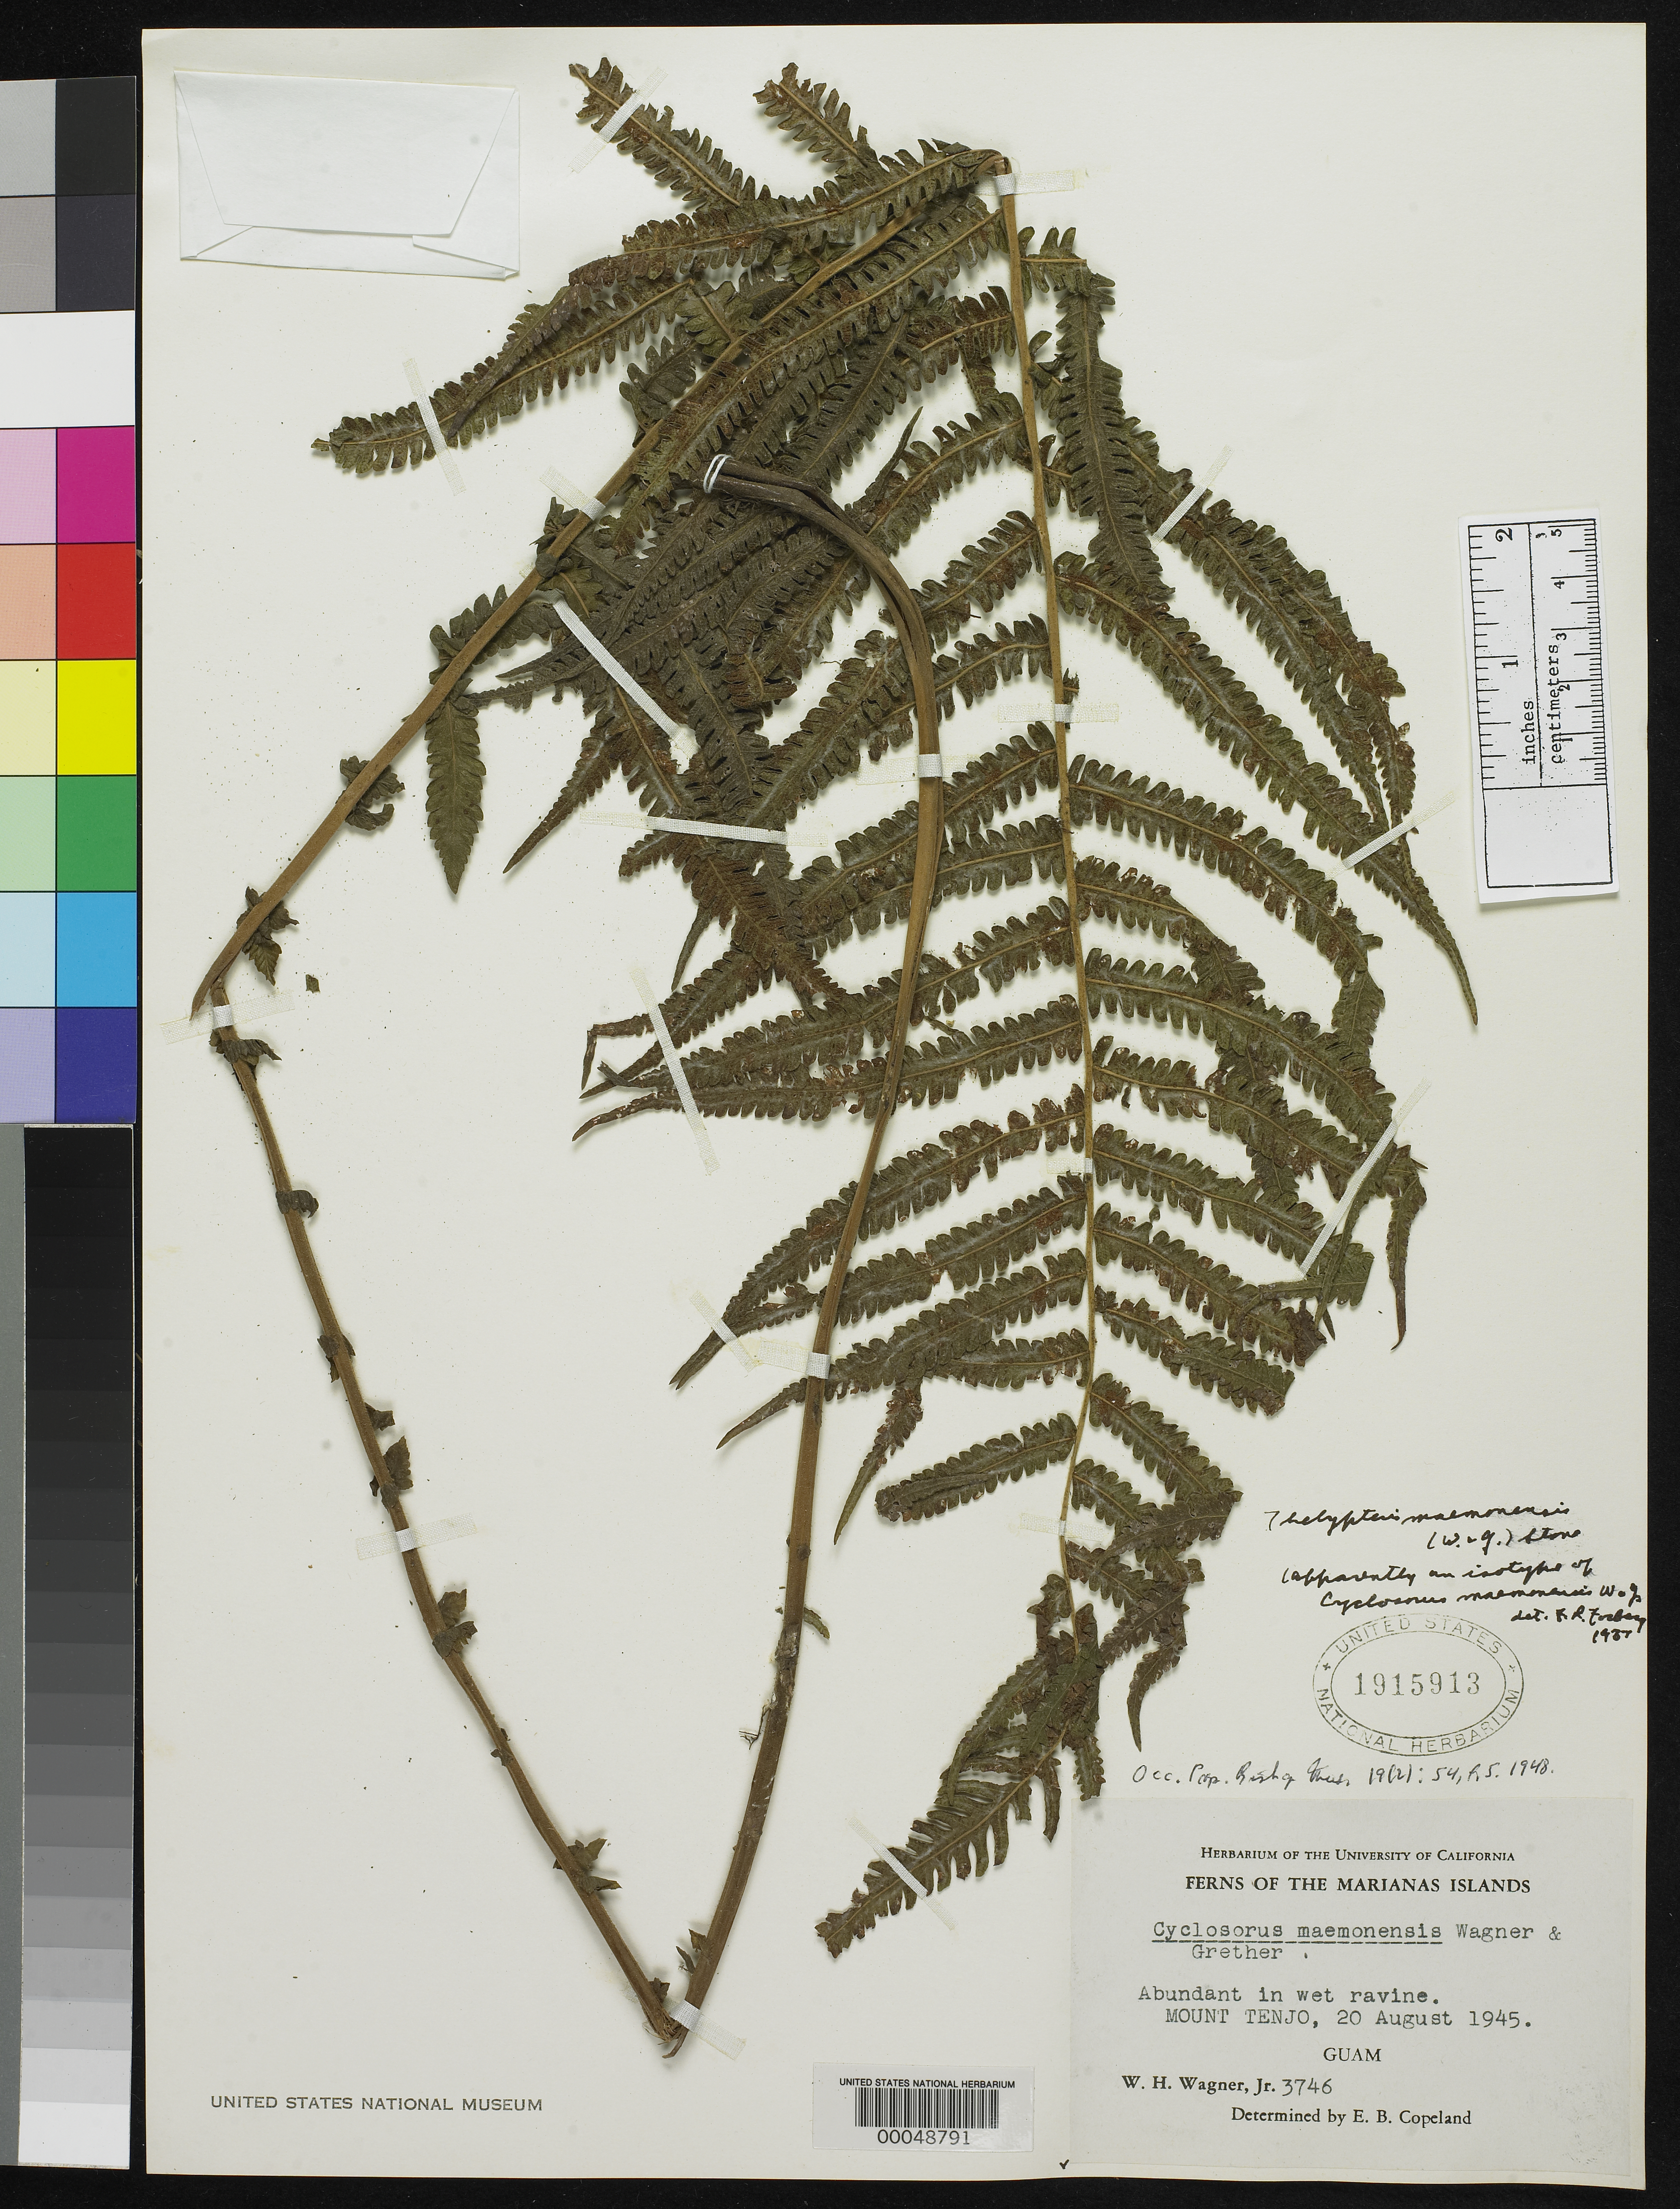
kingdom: Plantae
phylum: Tracheophyta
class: Polypodiopsida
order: Polypodiales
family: Thelypteridaceae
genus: Cyclosorus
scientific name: Cyclosorus maemonensis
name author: W.H. Wagner & Grether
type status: Isotype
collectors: W. H. Wagner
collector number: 3746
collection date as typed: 20 Aug 1945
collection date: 1945-08-20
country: Guam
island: Guam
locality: Mt. Tenjo.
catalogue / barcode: US 1915913